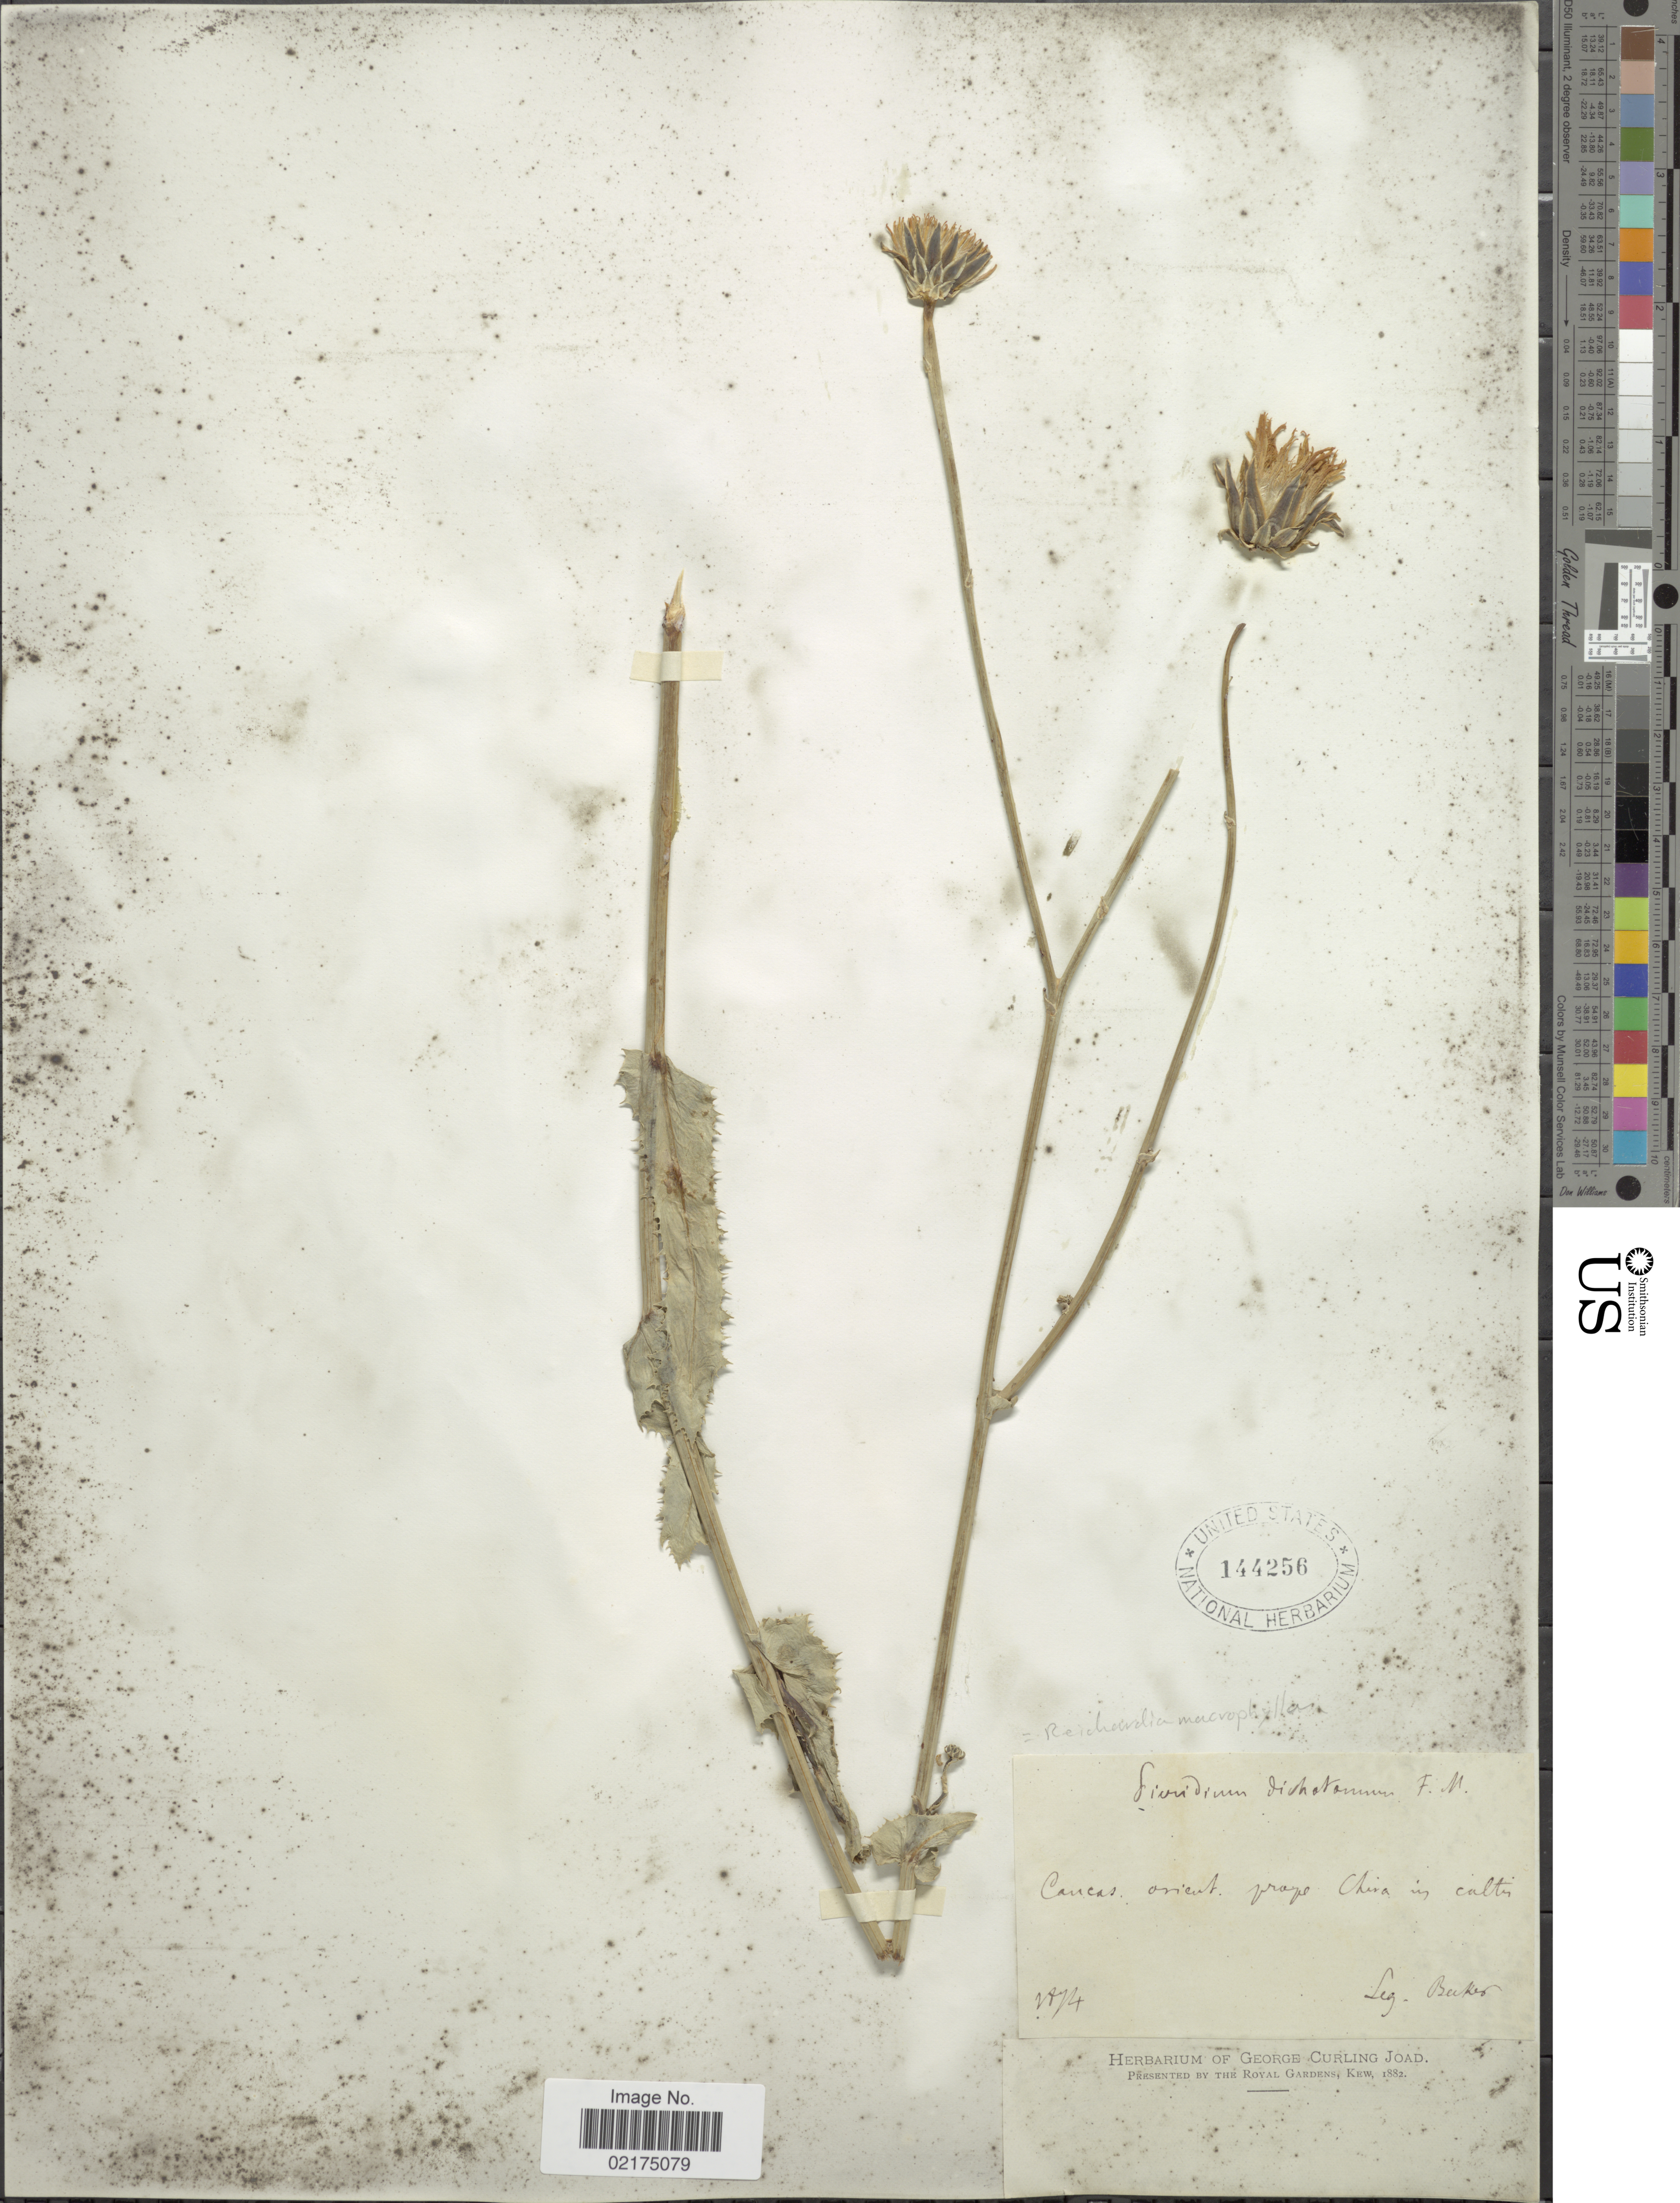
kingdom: Plantae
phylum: Tracheophyta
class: Magnoliopsida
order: Asterales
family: Asteraceae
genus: Reichardia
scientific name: Reichardia dichotoma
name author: (DC.) Freyn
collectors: Becker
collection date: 1874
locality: Caucas. orient prope chiva in cultis [interpreted]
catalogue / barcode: US 144256